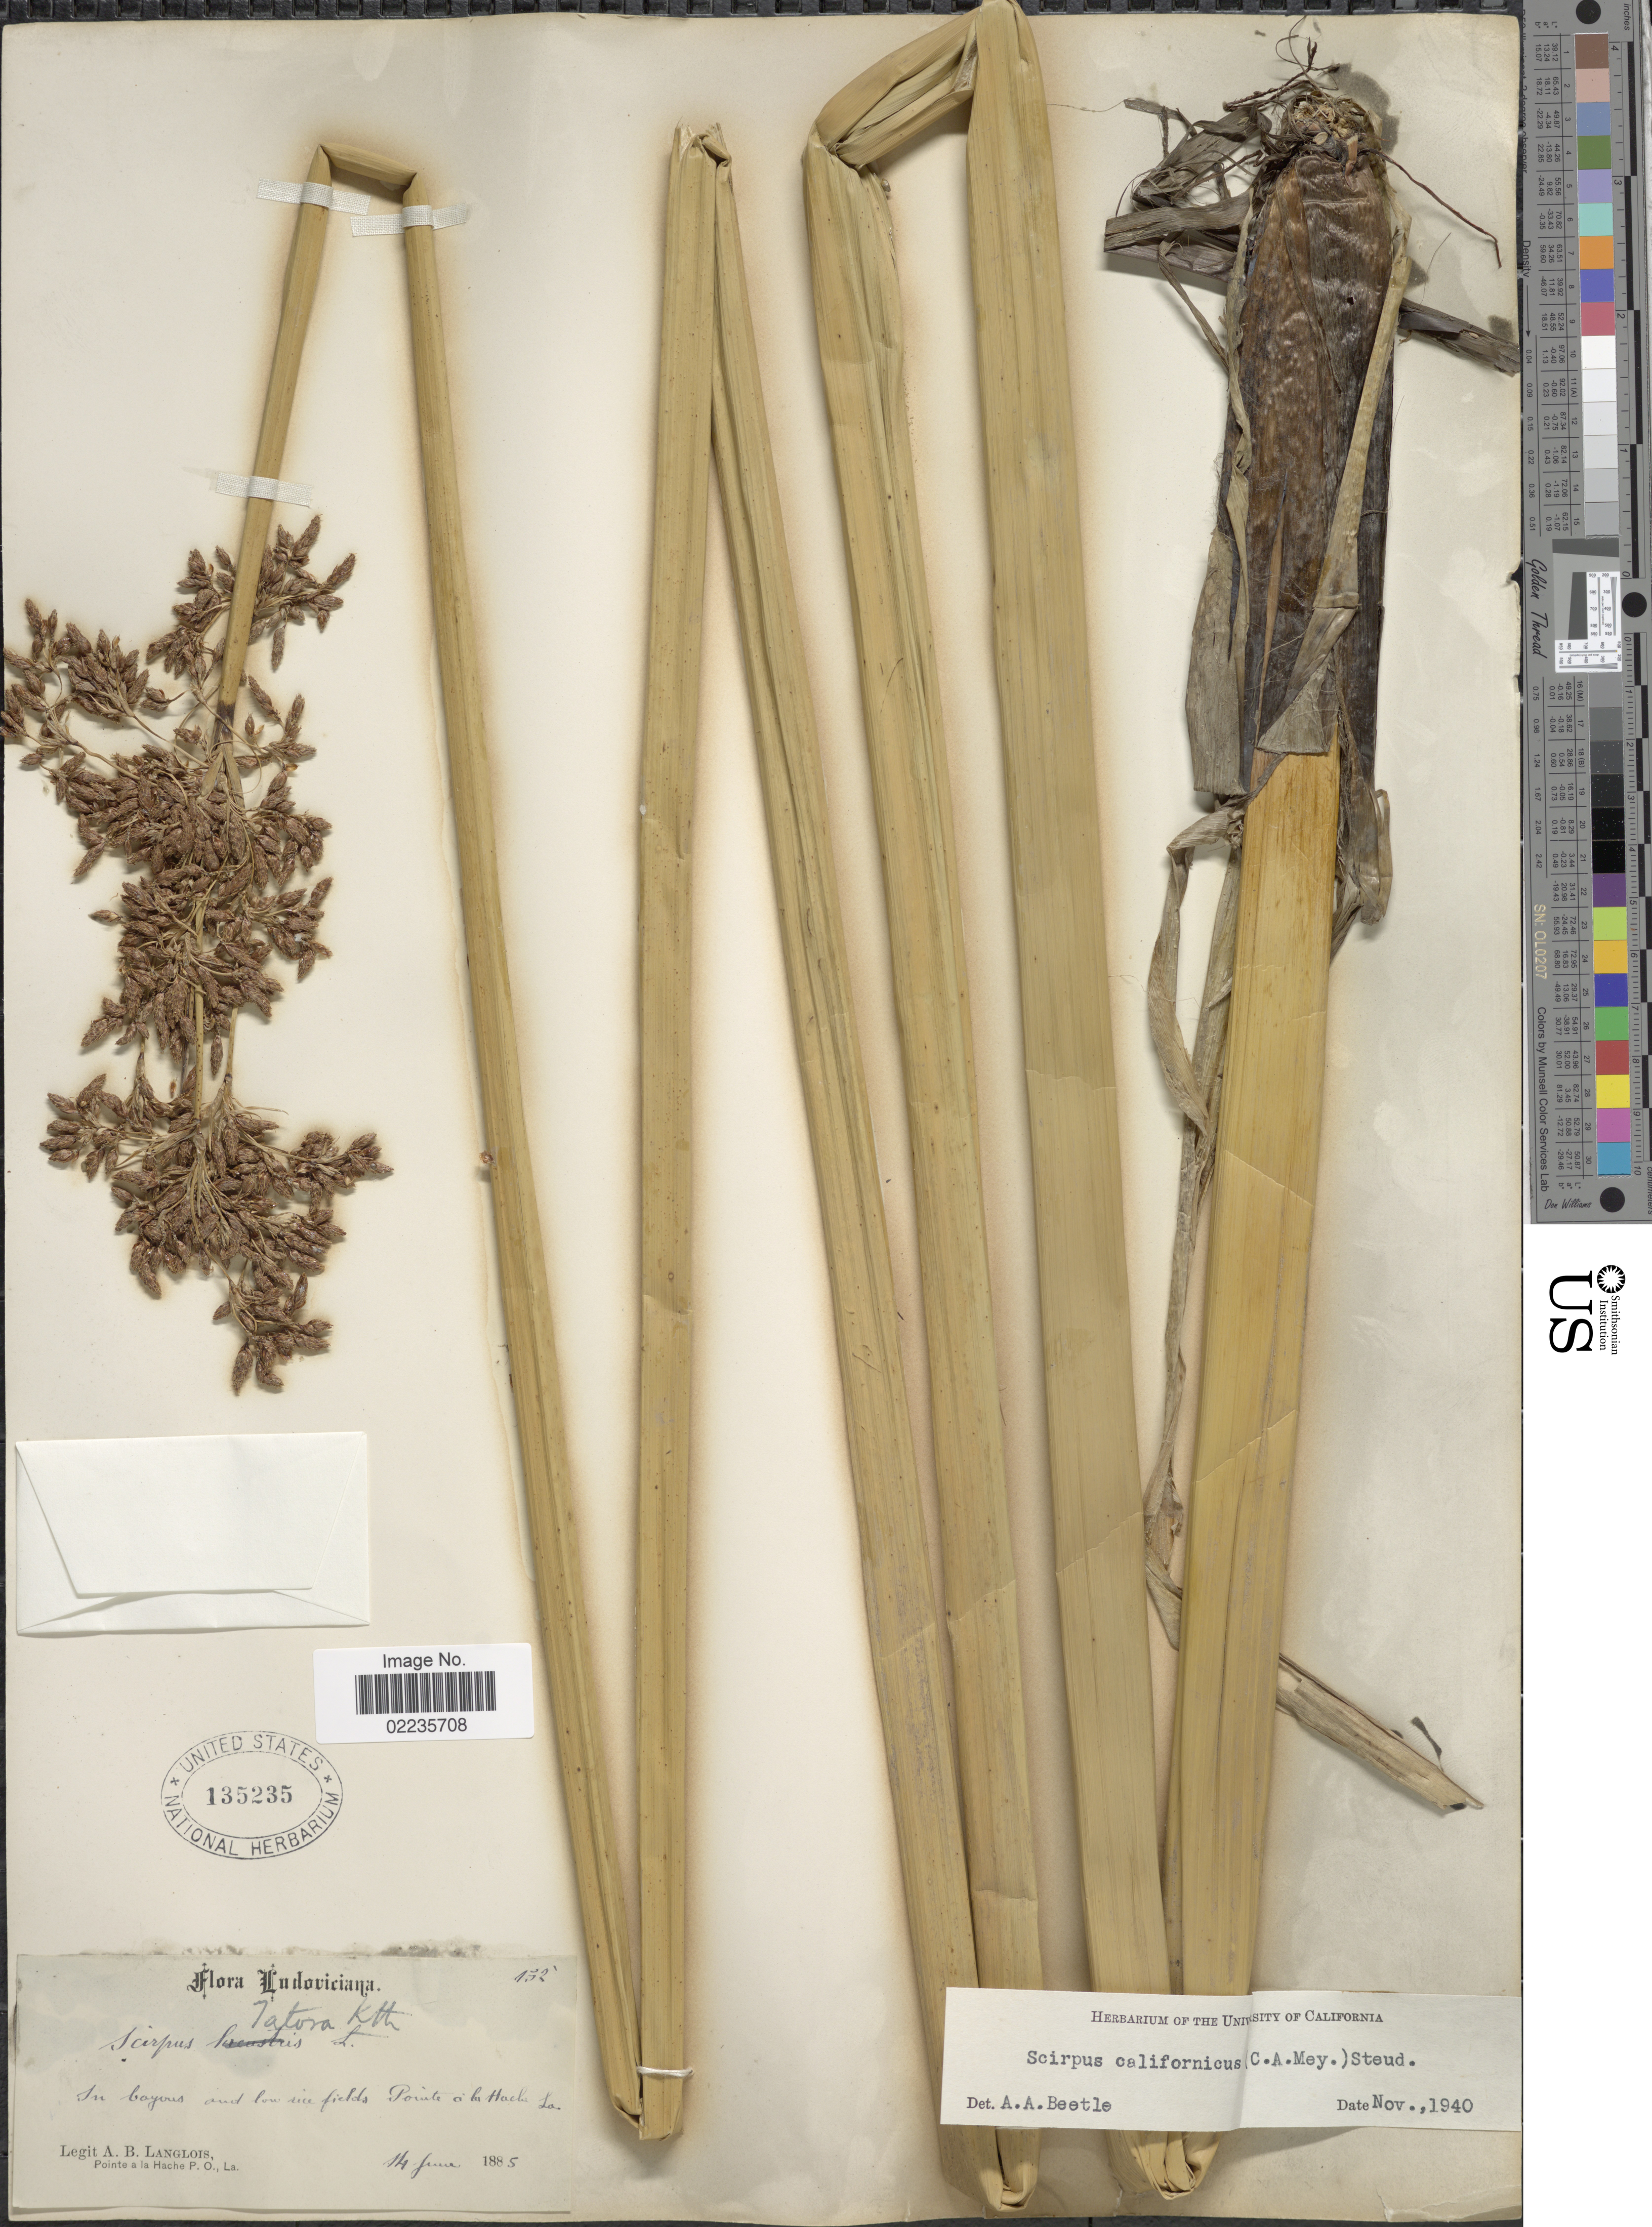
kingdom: Plantae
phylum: Tracheophyta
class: Liliopsida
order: Poales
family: Cyperaceae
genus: Schoenoplectus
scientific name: Schoenoplectus californicus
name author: (C.A. Mey.) Soják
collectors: A. Langlois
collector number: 152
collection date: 1885-06-14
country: United States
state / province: Louisiana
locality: In Cayons and low rice fields, Pointe a la Hache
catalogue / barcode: US 135235